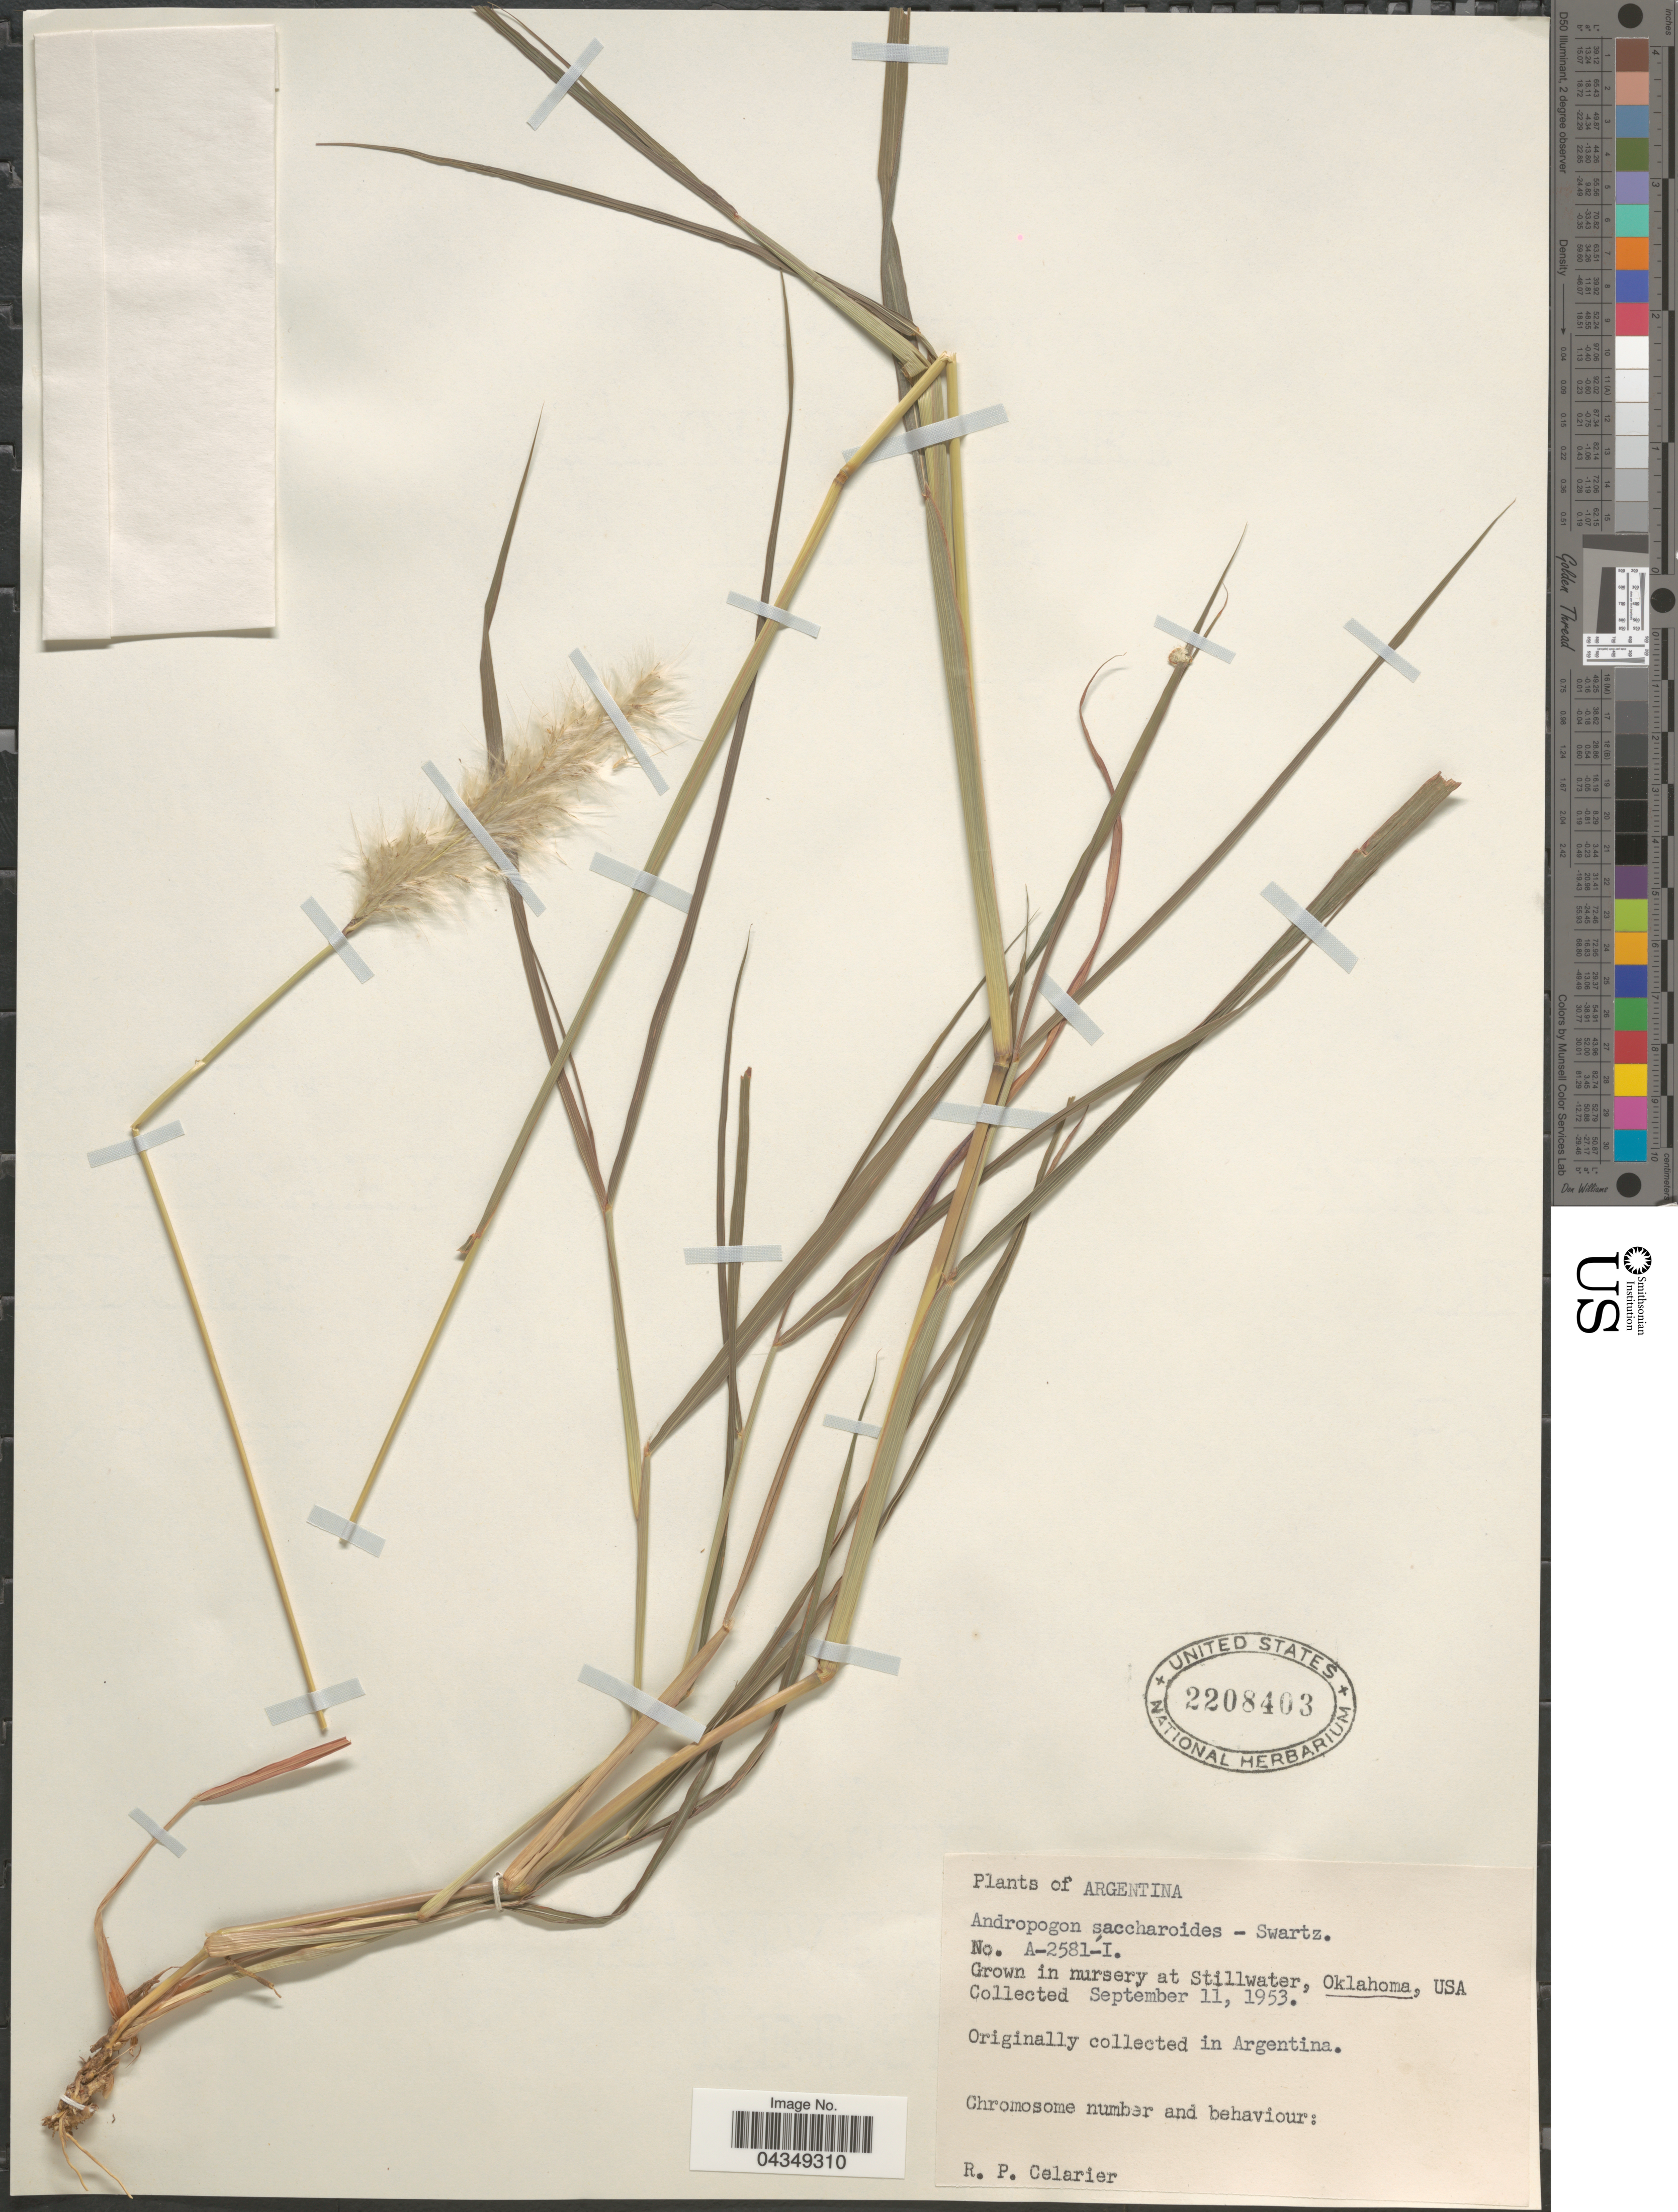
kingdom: Plantae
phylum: Tracheophyta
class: Liliopsida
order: Poales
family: Poaceae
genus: Bothriochloa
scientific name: Bothriochloa saccharoides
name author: (Sw.) Rydb.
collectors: R. Celarier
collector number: A-2581-I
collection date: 1953-09-11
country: United States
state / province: Oklahoma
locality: Grown in nursery at Stillwater.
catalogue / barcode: US 2208403